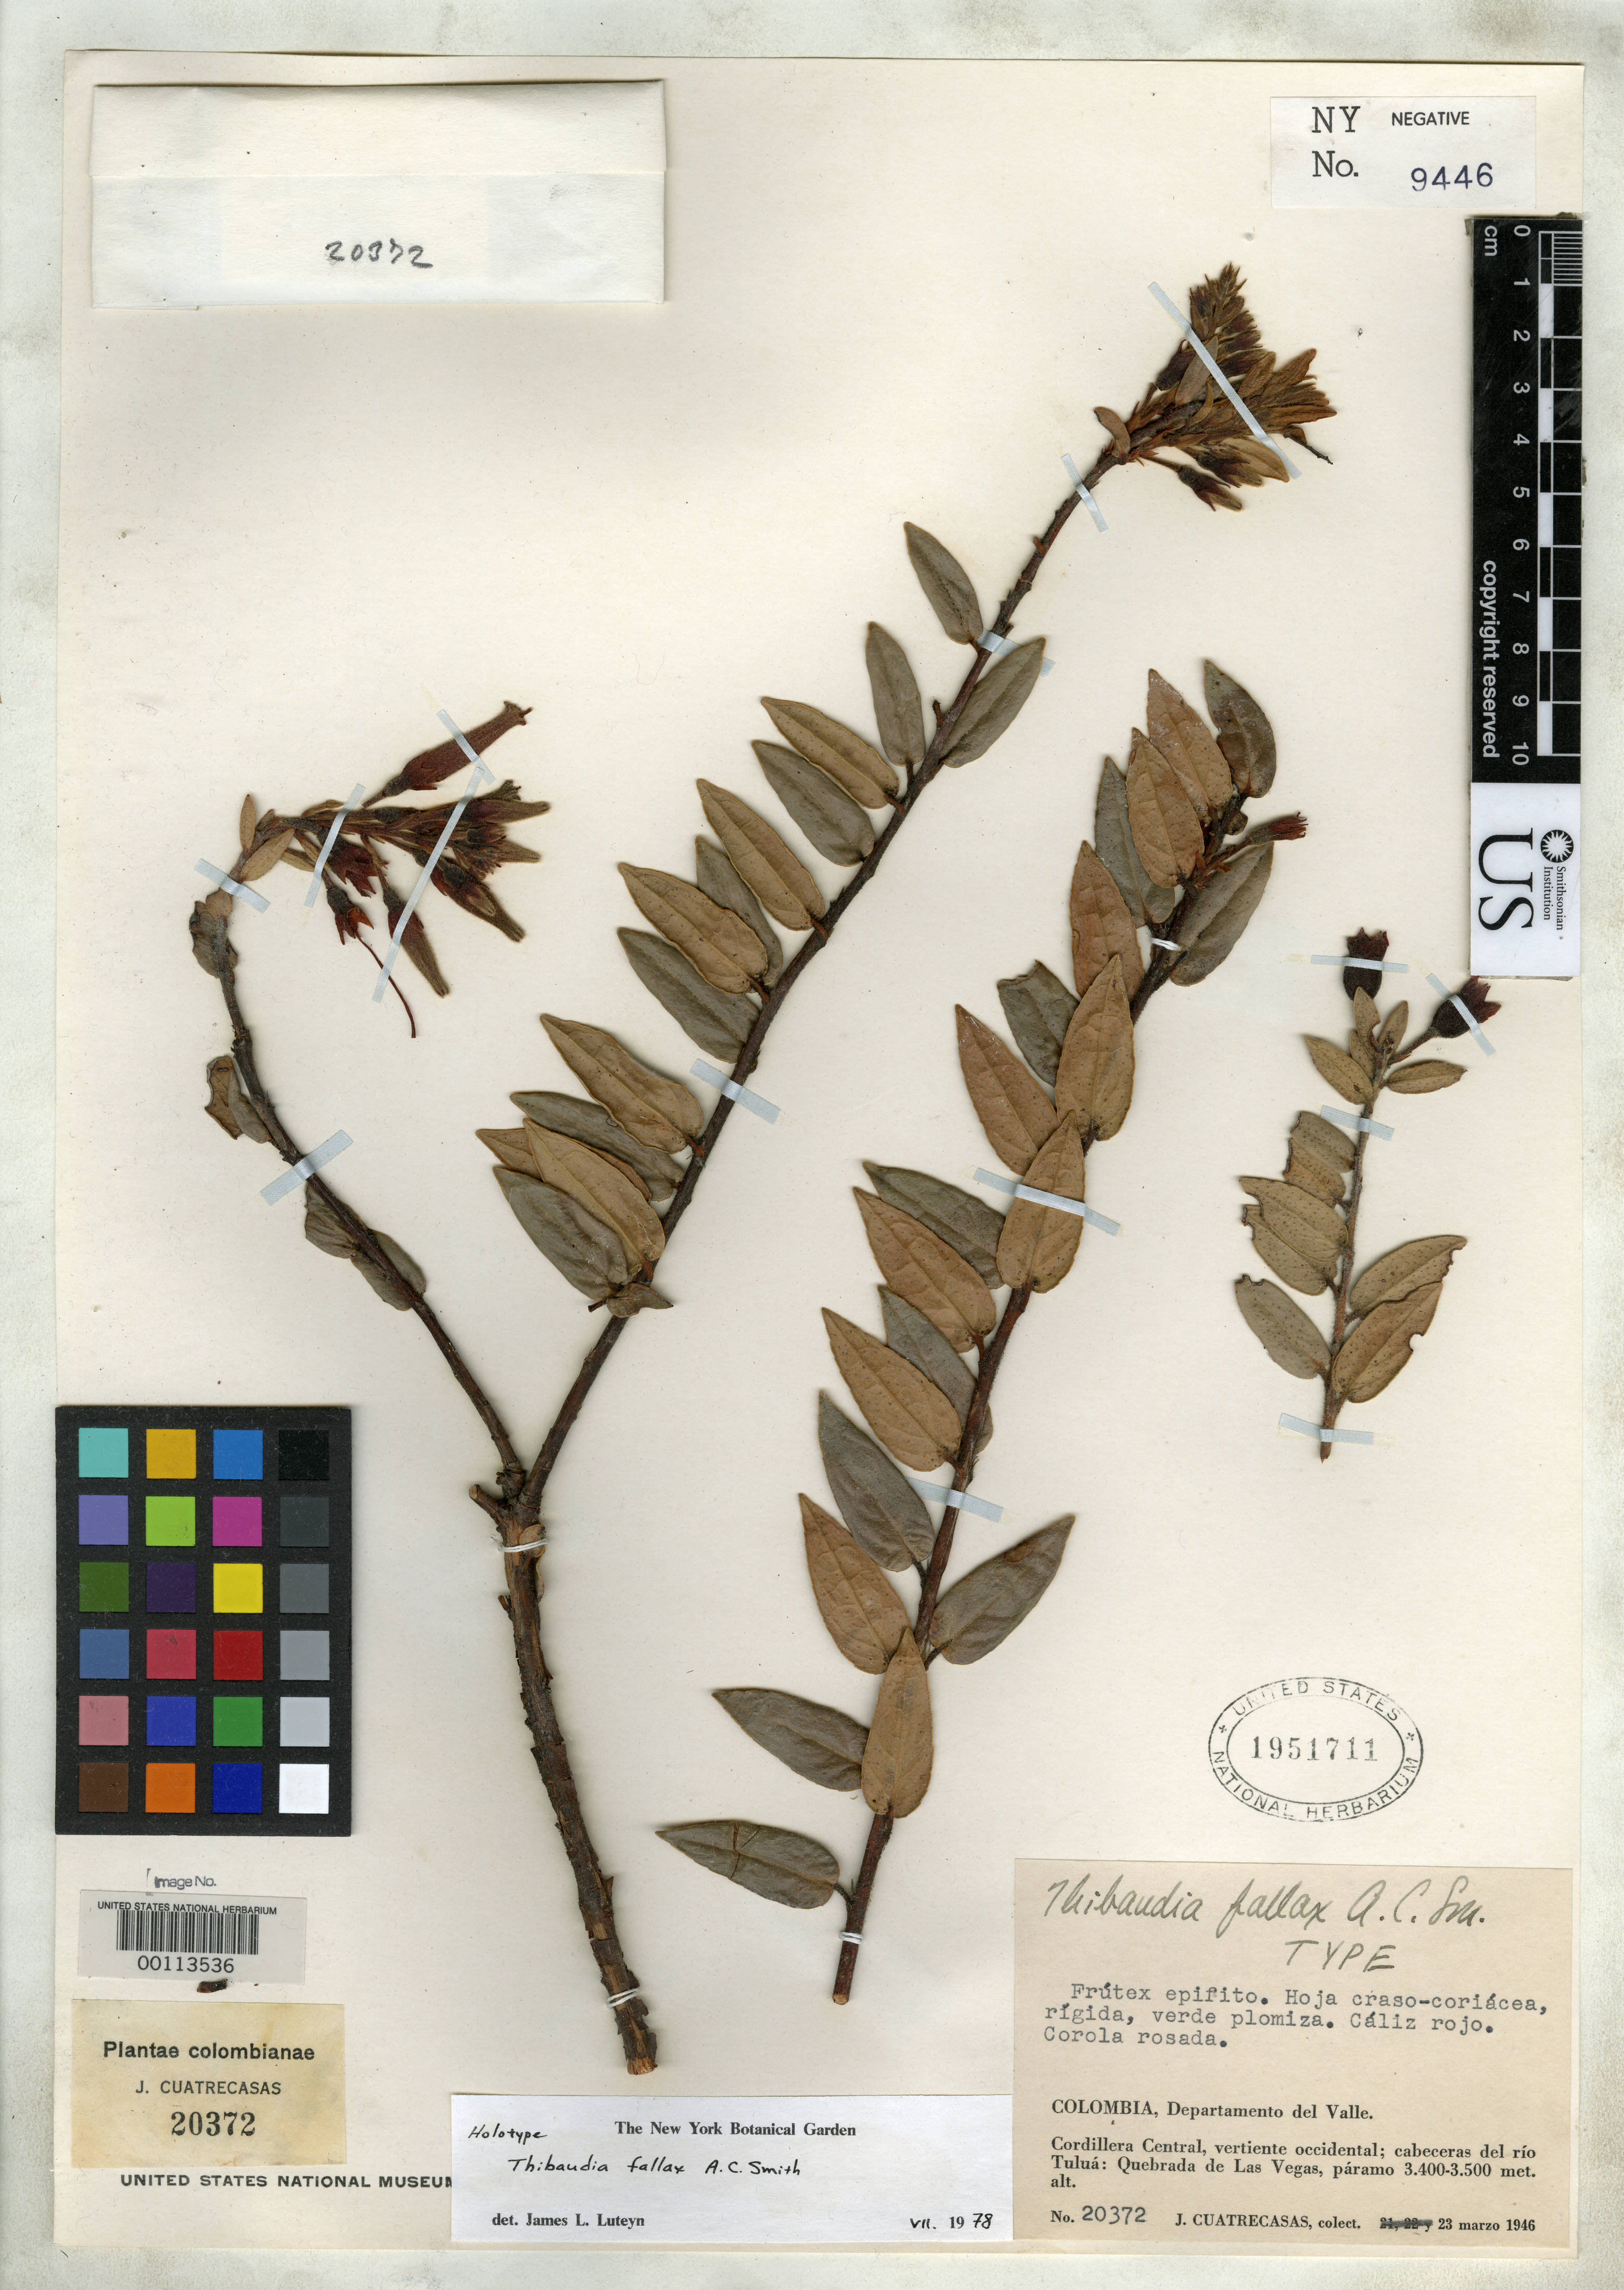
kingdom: Plantae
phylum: Tracheophyta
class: Magnoliopsida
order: Ericales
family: Ericaceae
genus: Thibaudia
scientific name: Thibaudia fallax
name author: A.C. Sm.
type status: Holotype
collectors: J. Cuatrecasas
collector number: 20372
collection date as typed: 23 Mar 1946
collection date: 1946-03-23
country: Colombia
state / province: Valle del Cauca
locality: Paramo along Quebrada de las Vegas, Head of Rio Tulua.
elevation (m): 3400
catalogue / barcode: US 1951711